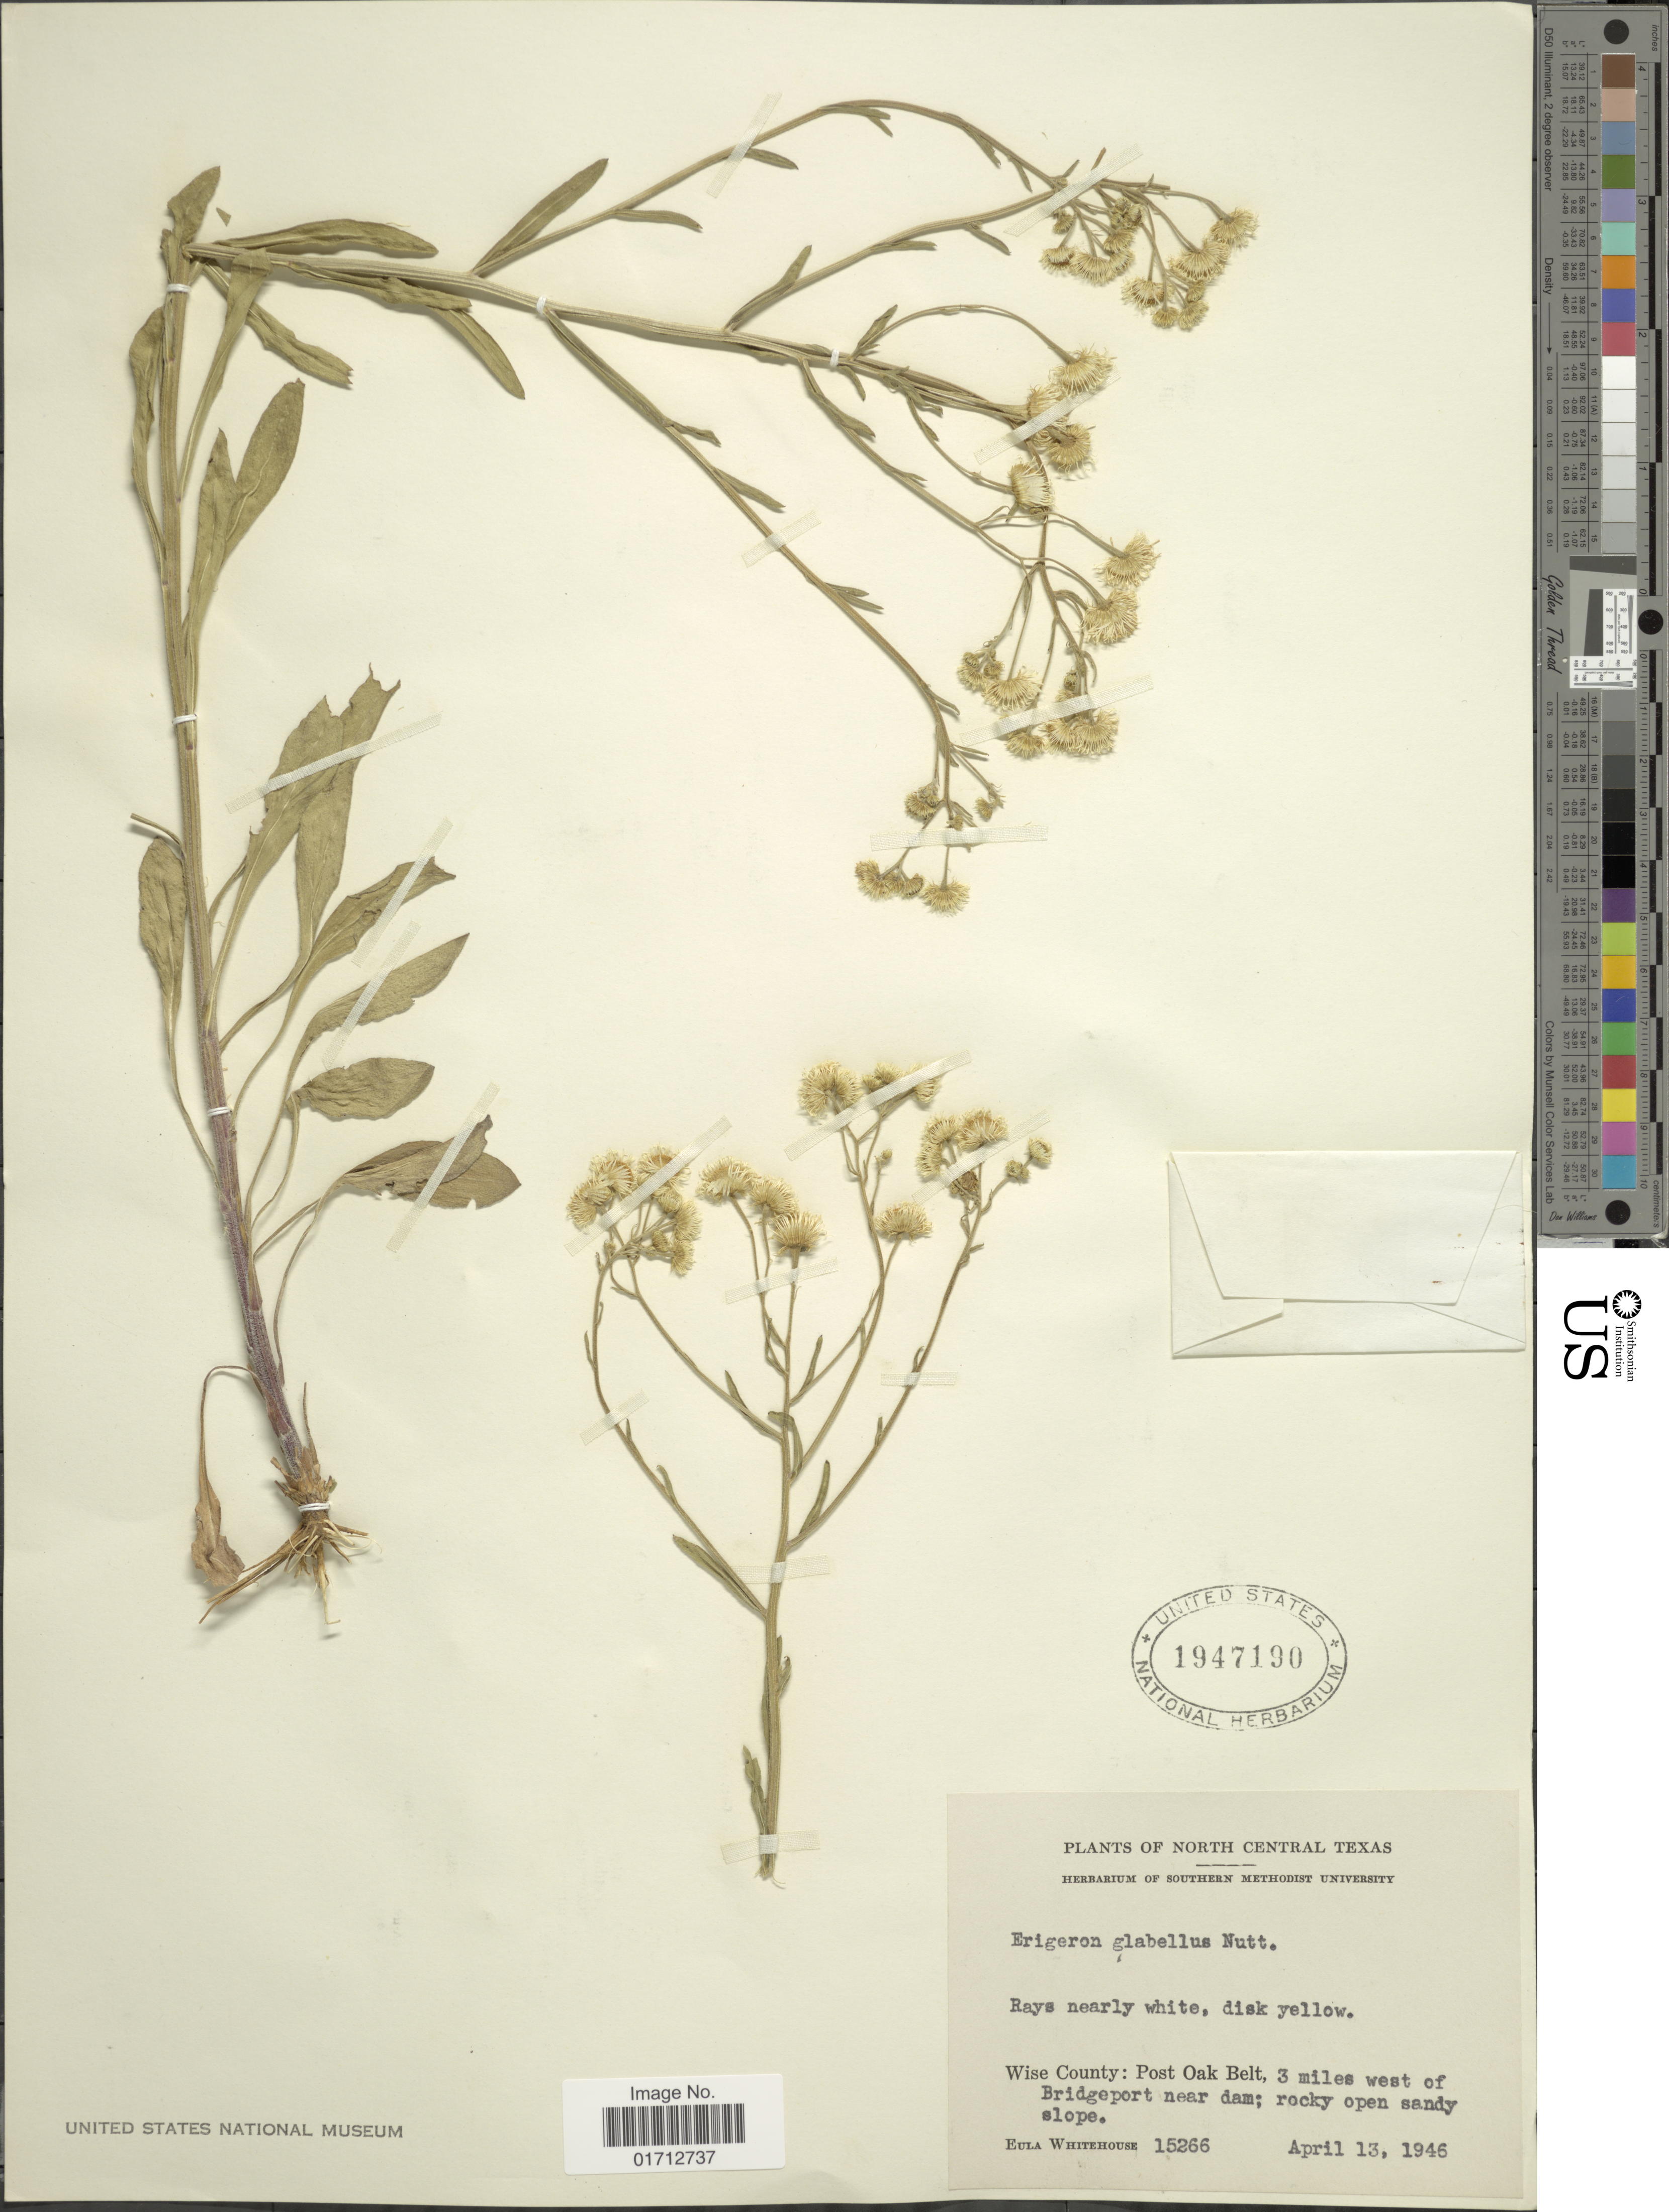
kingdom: Plantae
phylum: Tracheophyta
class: Magnoliopsida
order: Asterales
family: Asteraceae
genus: Erigeron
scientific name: Erigeron glabellus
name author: Nutt.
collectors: E. Whitehouse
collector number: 15266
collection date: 1946-04-13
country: United States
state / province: Texas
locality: North Central Texas, Wise County: Post Oak Belt, 3 miles west of Bridgeport near dam.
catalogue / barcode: US 1947190